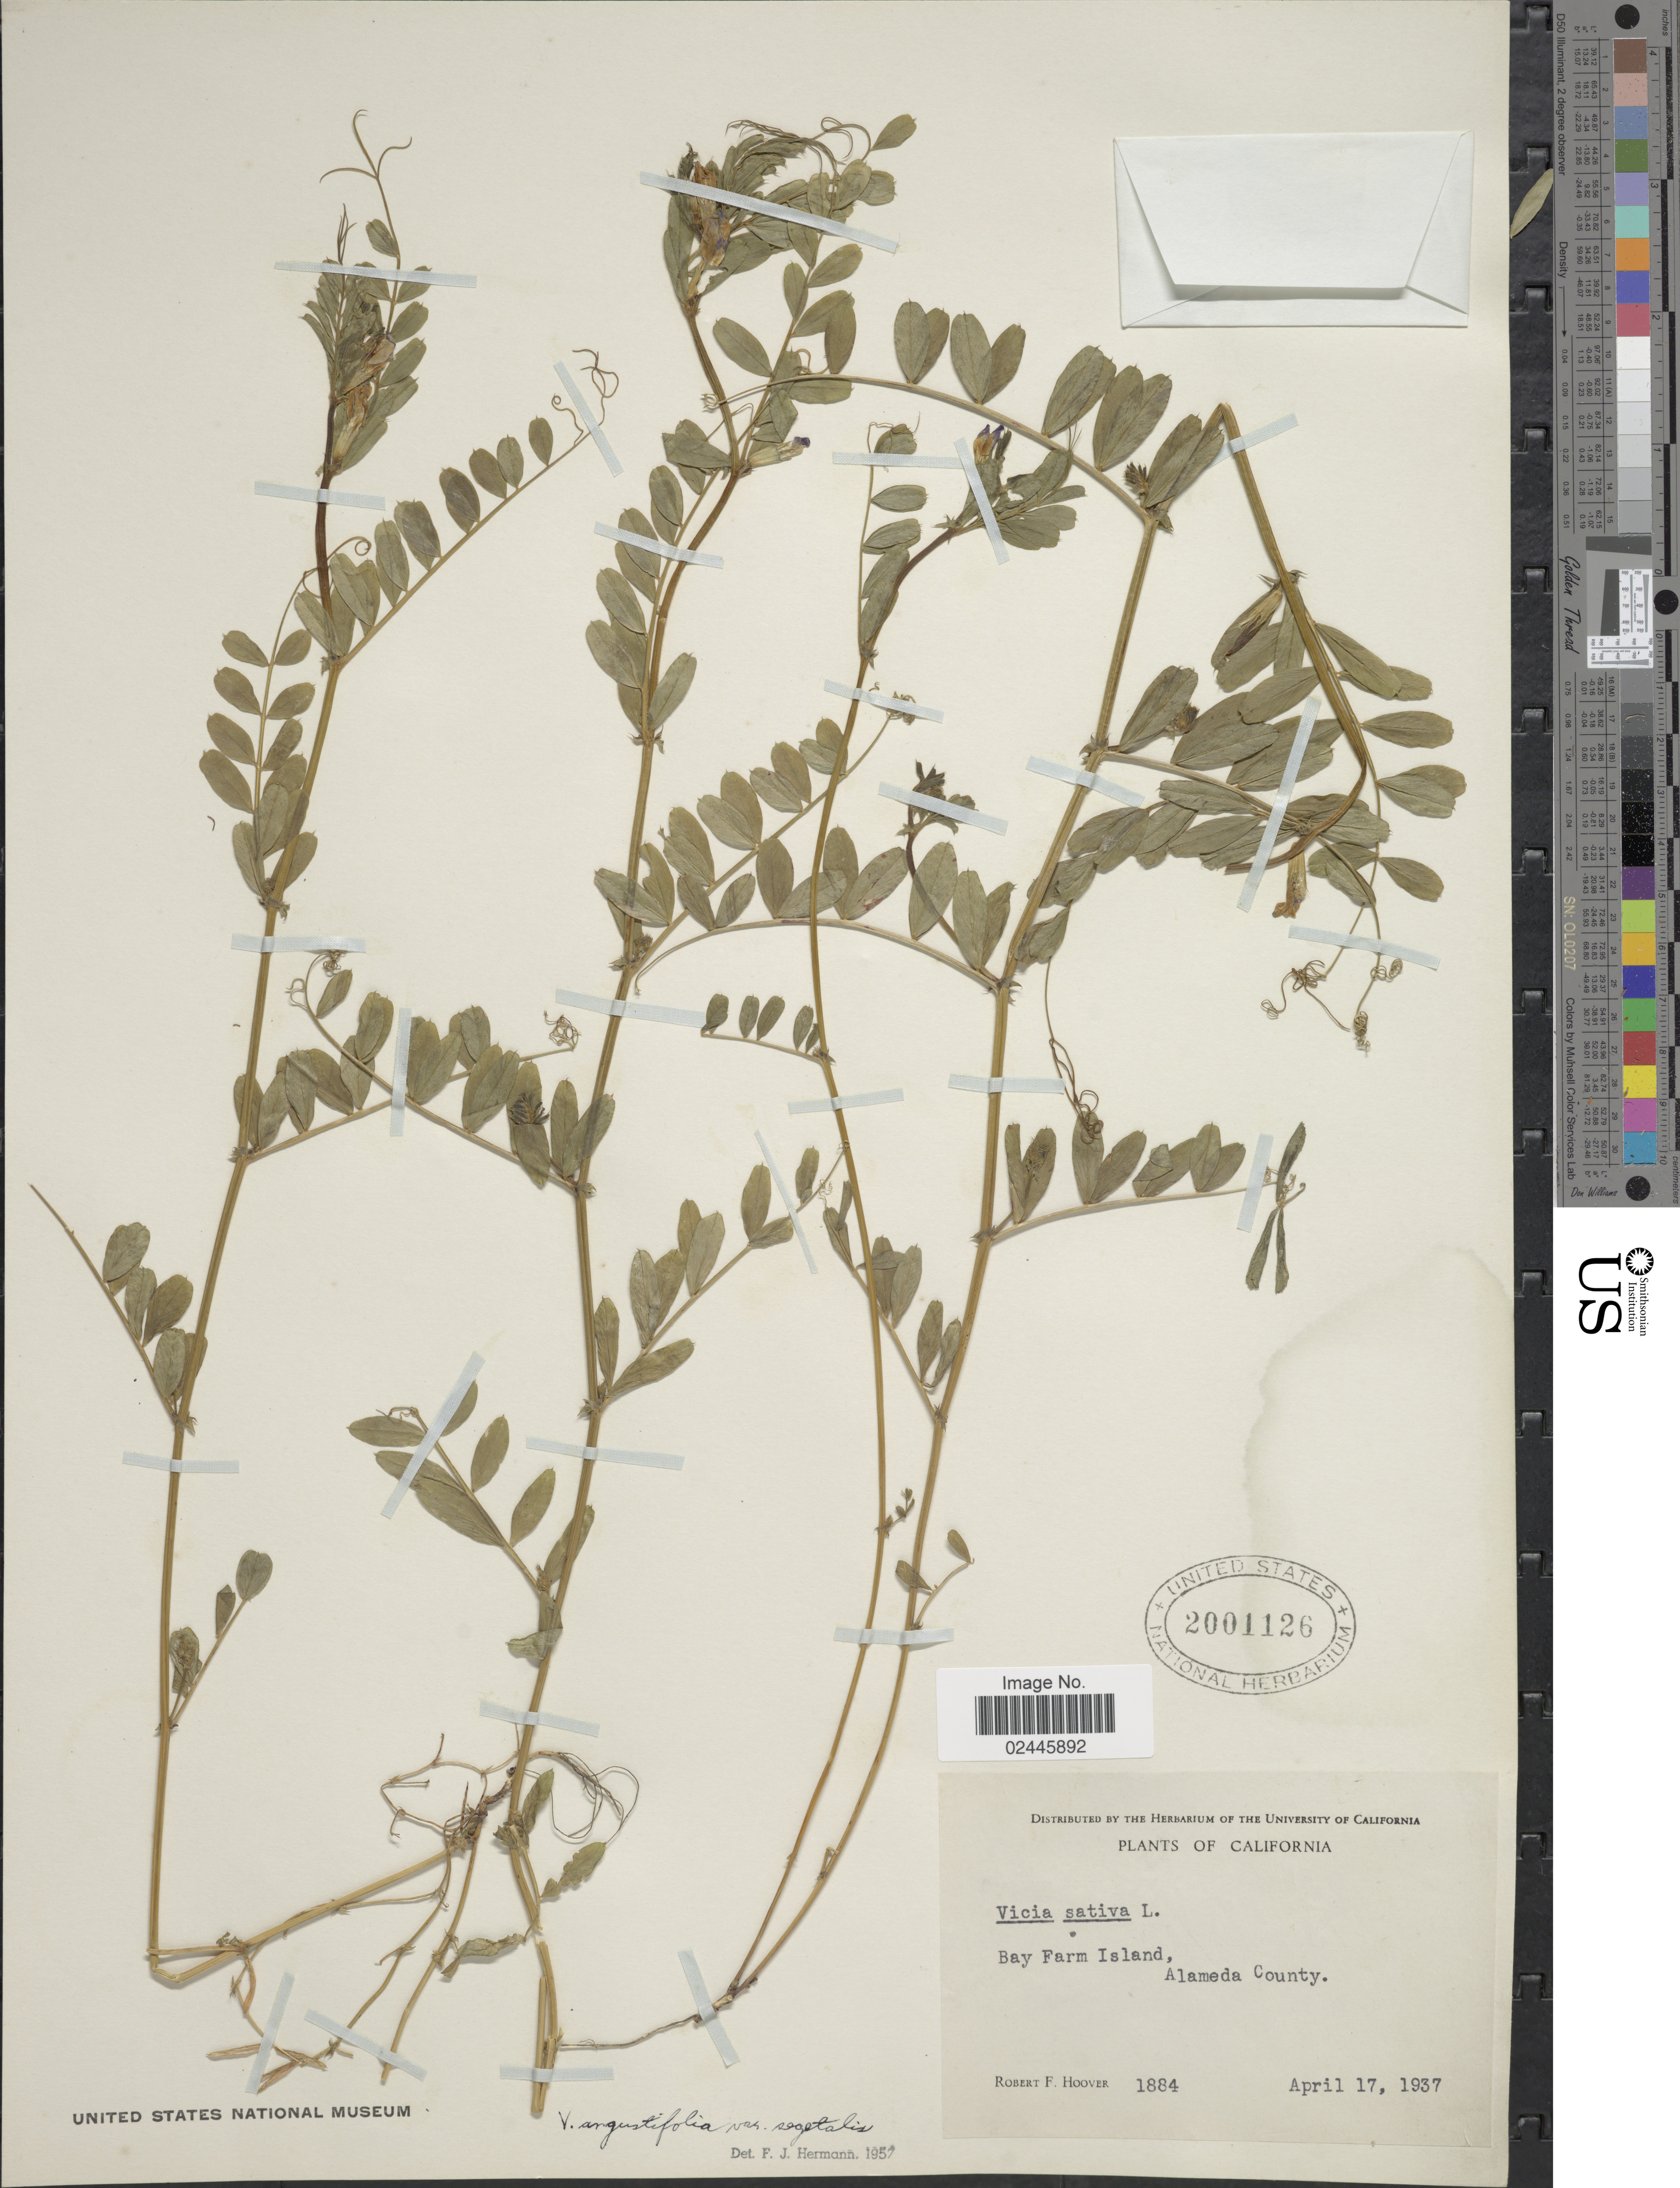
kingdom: Plantae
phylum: Tracheophyta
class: Magnoliopsida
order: Fabales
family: Fabaceae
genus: Vicia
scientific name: Vicia angustifolia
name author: L.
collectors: R. F. Hoover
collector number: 1884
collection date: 1937-04-17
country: United States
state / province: California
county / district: Alameda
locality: California. Bay Farm Island, Alameda County.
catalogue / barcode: US 2001126